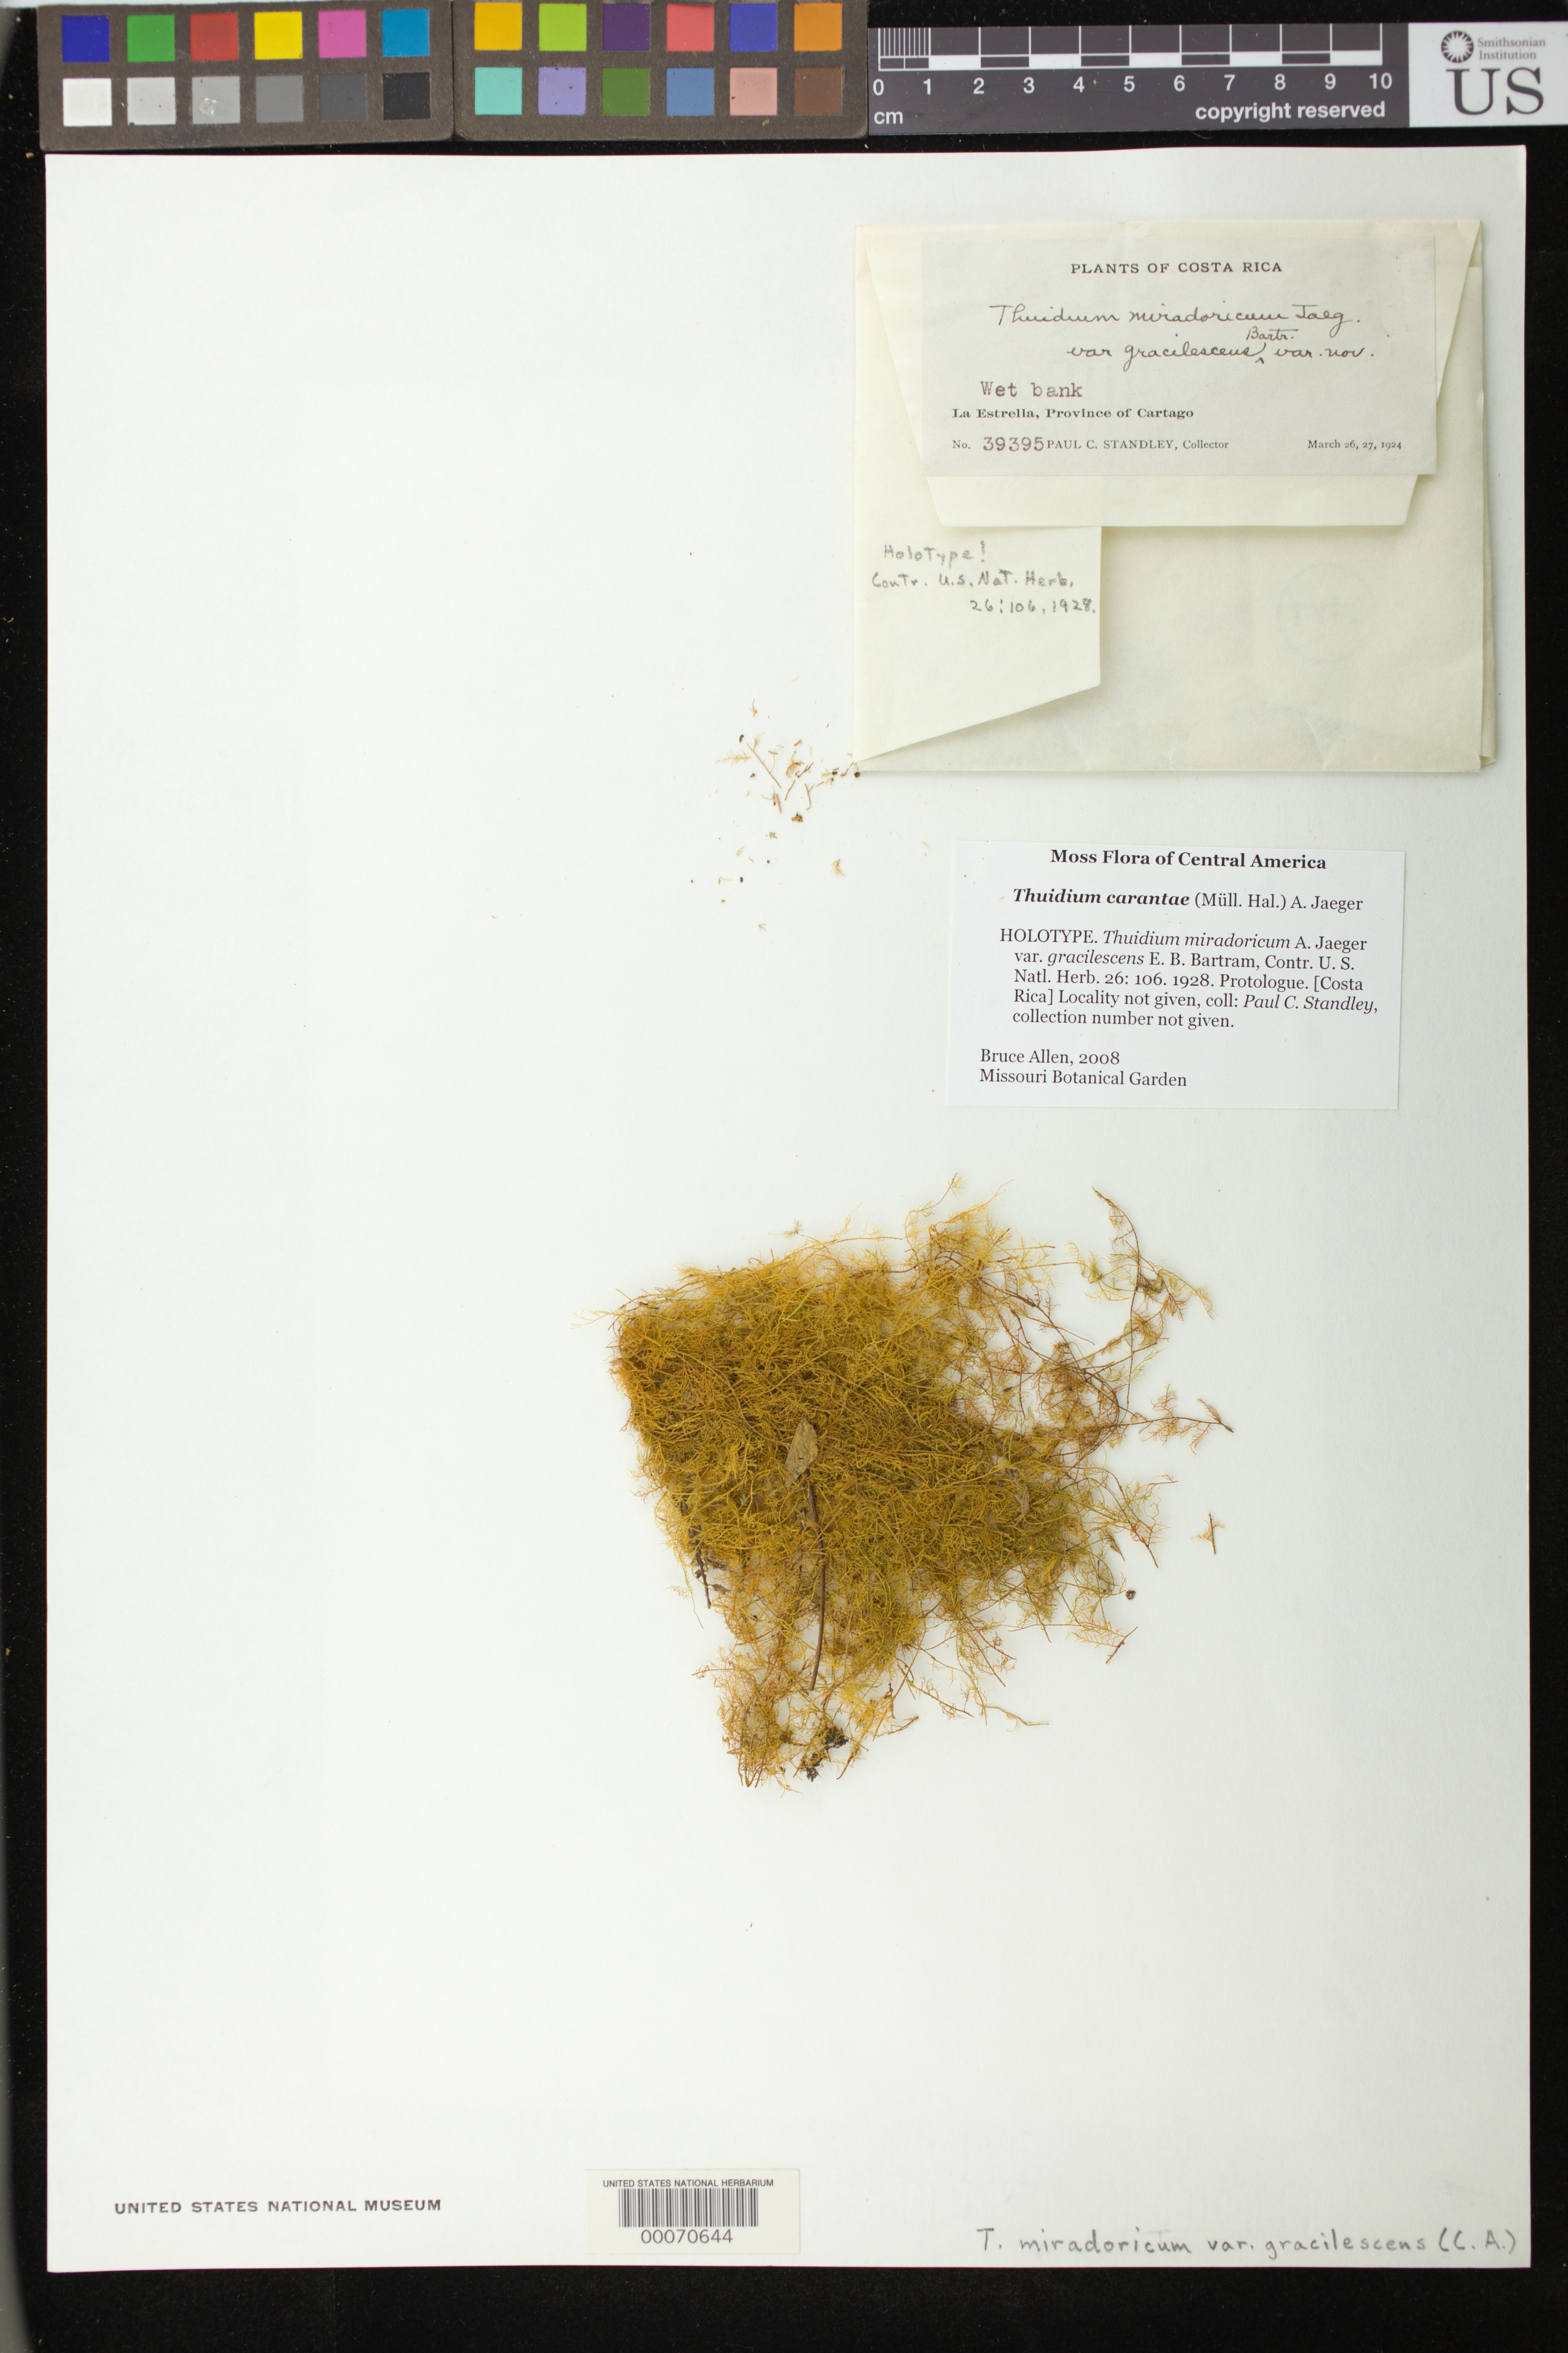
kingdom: Plantae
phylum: Bryophyta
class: Bryopsida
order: Hypnales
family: Thuidiaceae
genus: Thuidium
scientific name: Thuidium miradoricum var. gracilescens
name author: E.B. Bartram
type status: Holotype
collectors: P. C. Standley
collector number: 39395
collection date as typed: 26 Mar 1924 to 27 Mar 1924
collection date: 1924-03-26/1924-03-27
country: Costa Rica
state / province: Cartago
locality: La Estrella